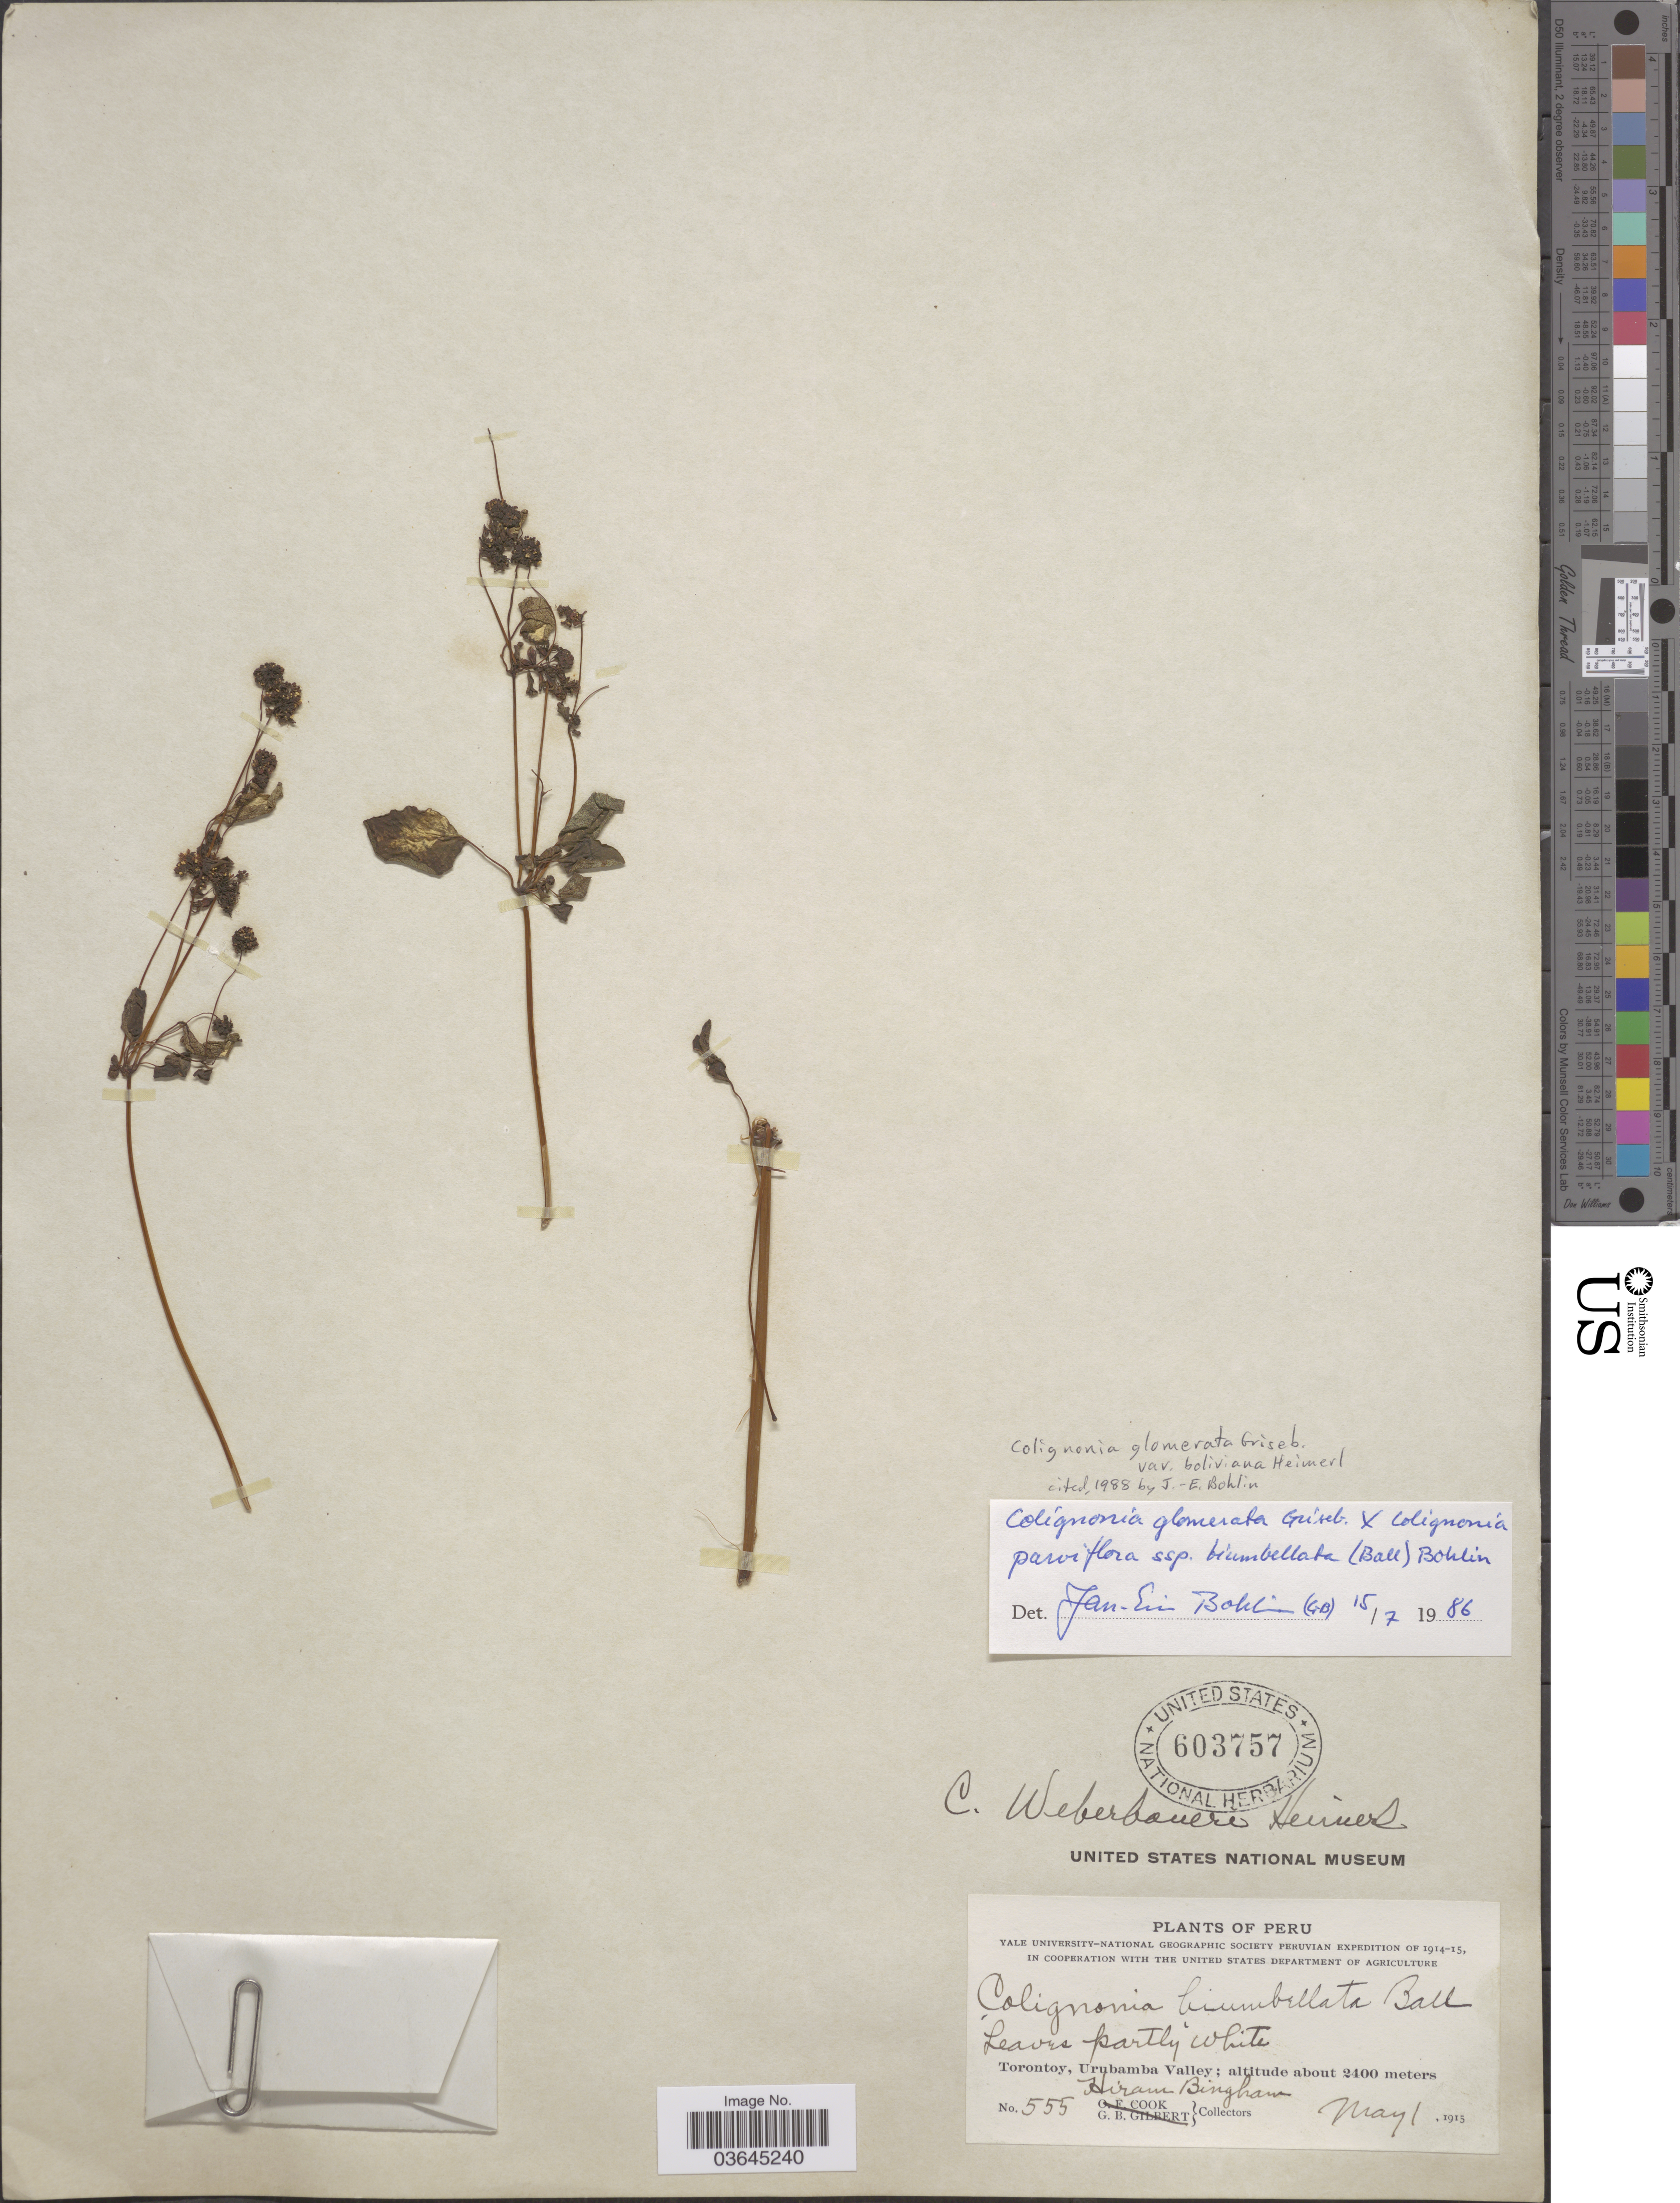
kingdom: Plantae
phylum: Tracheophyta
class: Magnoliopsida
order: Caryophyllales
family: Nyctaginaceae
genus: Colignonia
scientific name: Colignonia glomerata var. boliviana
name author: Heimerl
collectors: H. Bingham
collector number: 555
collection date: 1915-05-01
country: Peru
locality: Torontoy, Urubamba Valley.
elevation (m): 2400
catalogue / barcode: US 603757